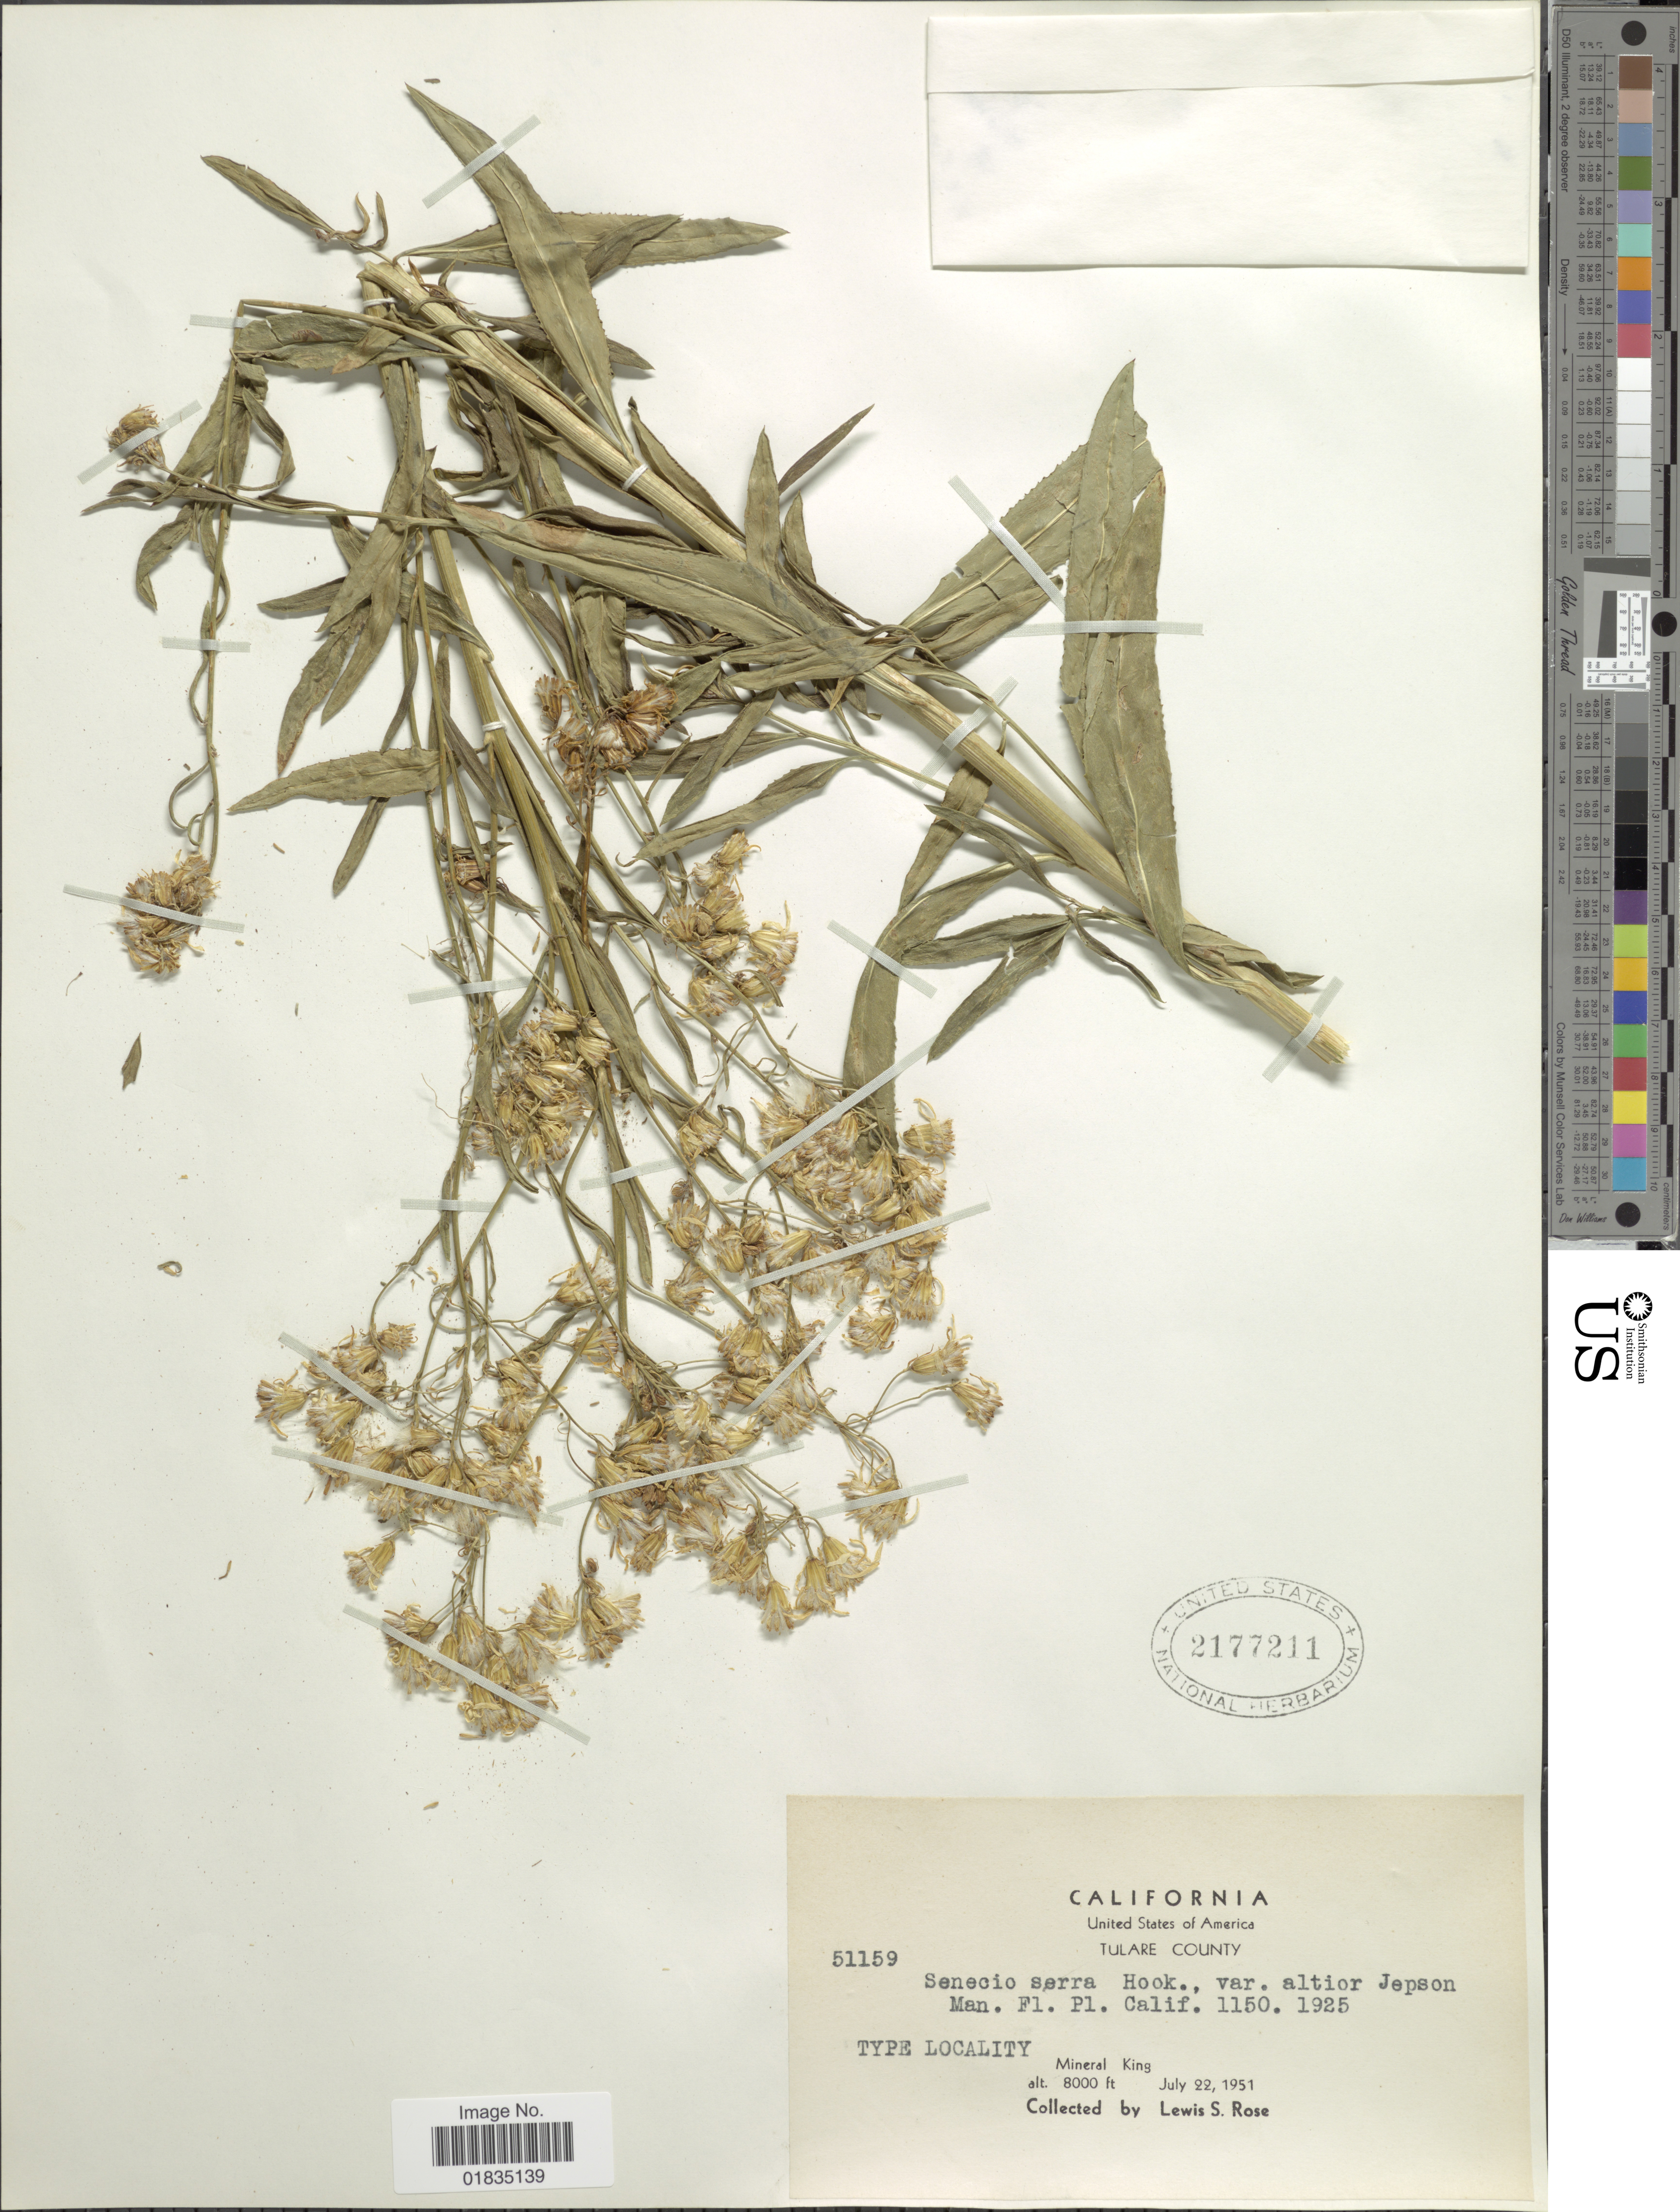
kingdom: Plantae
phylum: Tracheophyta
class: Magnoliopsida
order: Asterales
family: Asteraceae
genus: Senecio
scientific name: Senecio serra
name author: Hook.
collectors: L. S. Rose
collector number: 51159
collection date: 1951-07-22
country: United States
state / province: California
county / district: Tulare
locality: Tulare County. Mineral King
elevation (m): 2438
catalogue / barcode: US 2177211